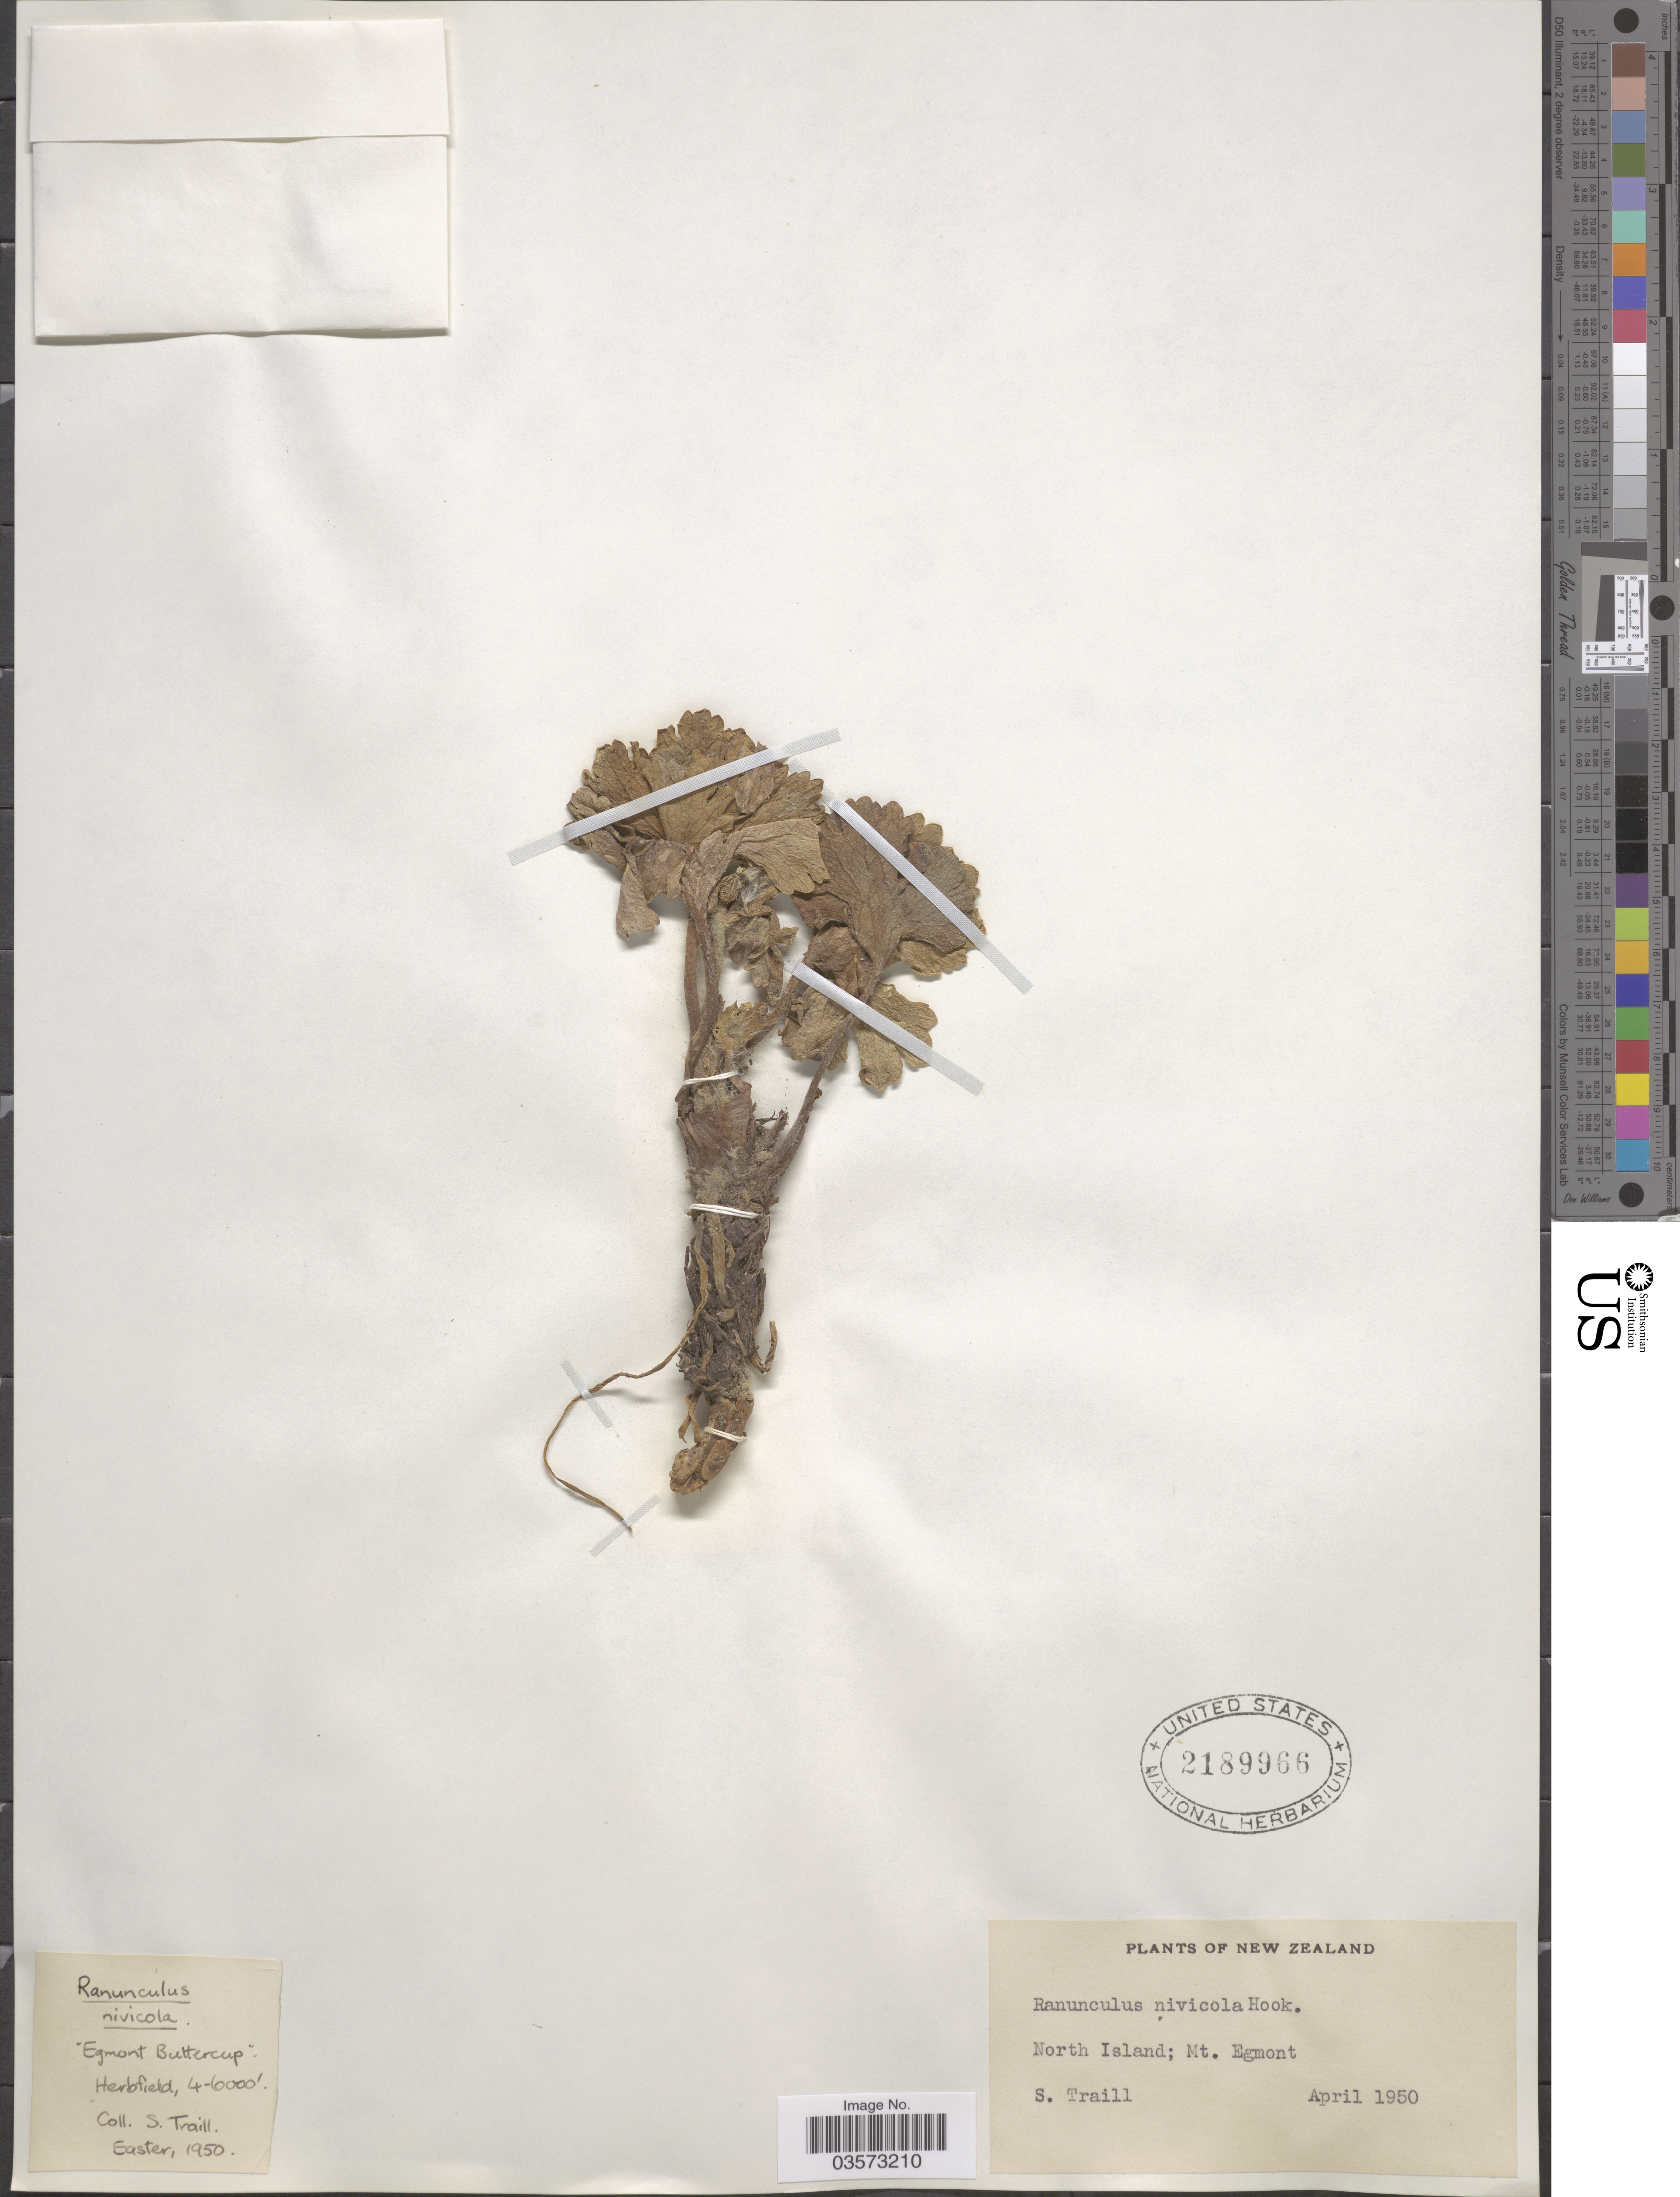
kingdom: Plantae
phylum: Tracheophyta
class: Magnoliopsida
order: Ranunculales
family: Ranunculaceae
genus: Ranunculus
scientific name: Ranunculus nivicola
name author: Hook.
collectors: S. Traill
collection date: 1950-04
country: New Zealand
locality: North Island; Mt. Egmont. Herbfield [unsure placement].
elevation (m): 1219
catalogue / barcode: US 2189966